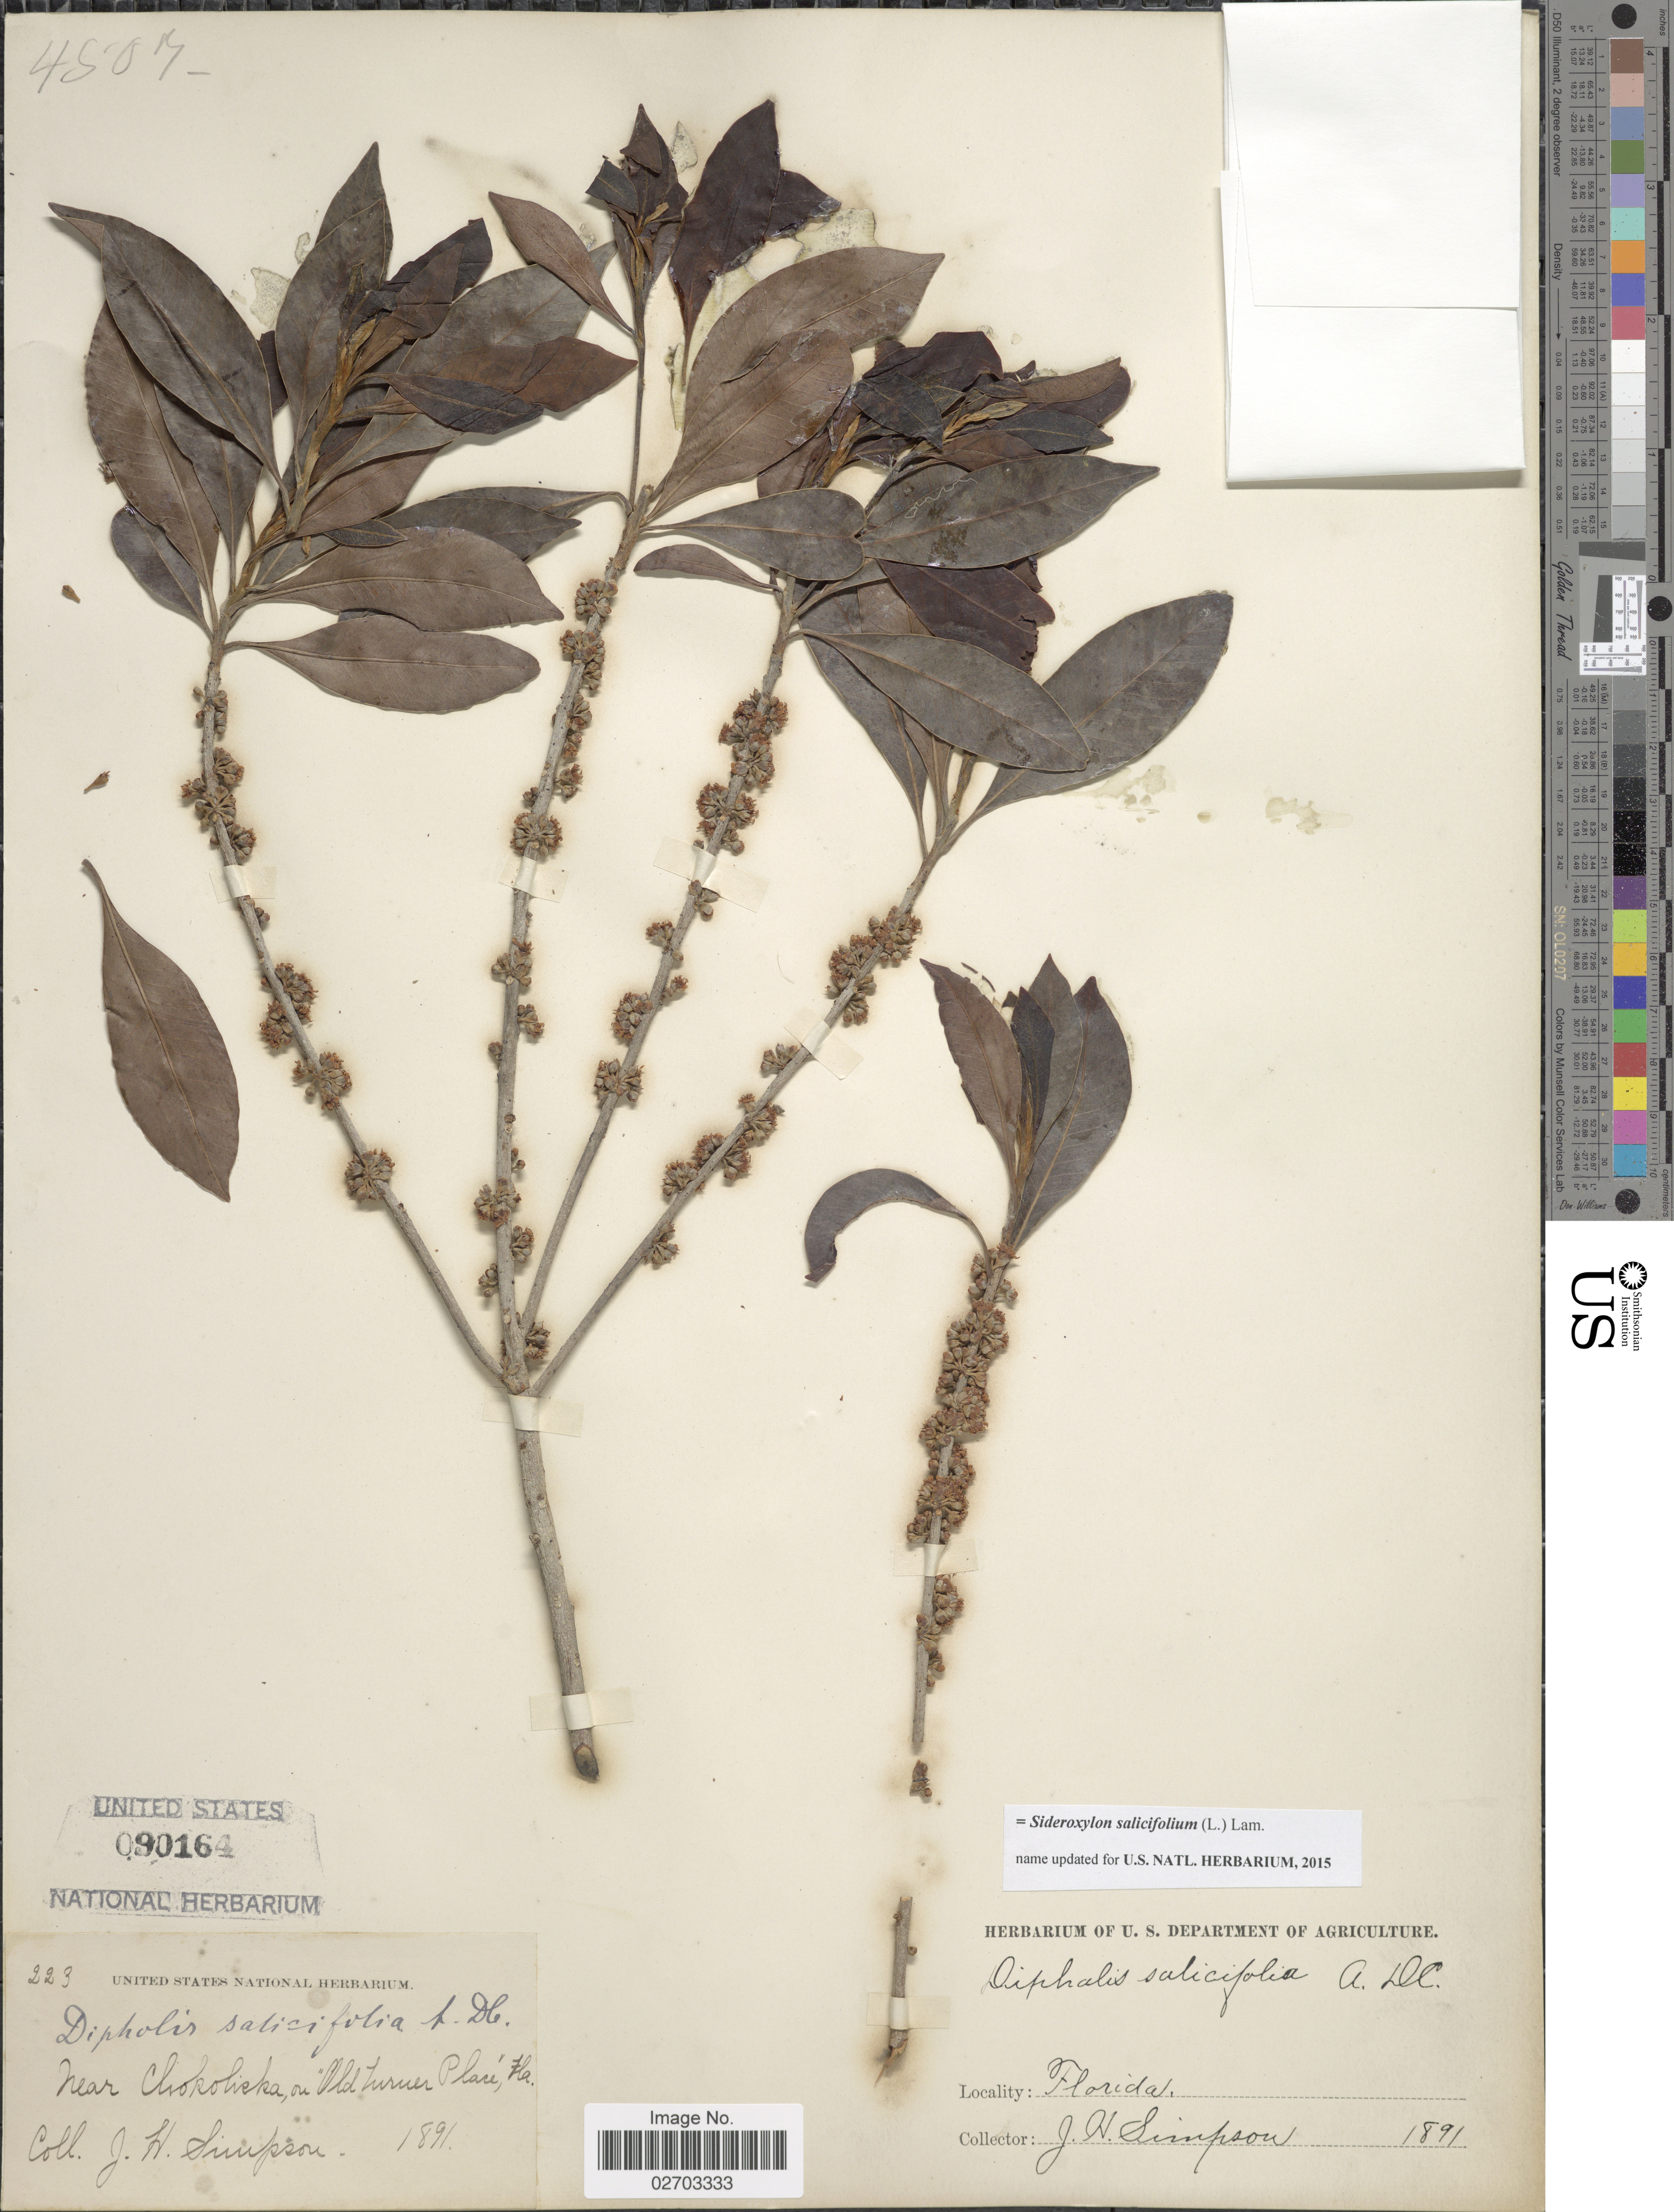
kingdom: Plantae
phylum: Tracheophyta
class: Magnoliopsida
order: Ericales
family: Sapotaceae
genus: Sideroxylon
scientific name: Sideroxylon salicifolium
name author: (L.) Lam.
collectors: J. H. Simpson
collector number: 223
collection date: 1891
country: United States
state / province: Florida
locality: Near Chokoliska, on Old Turner Place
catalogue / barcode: US 90164